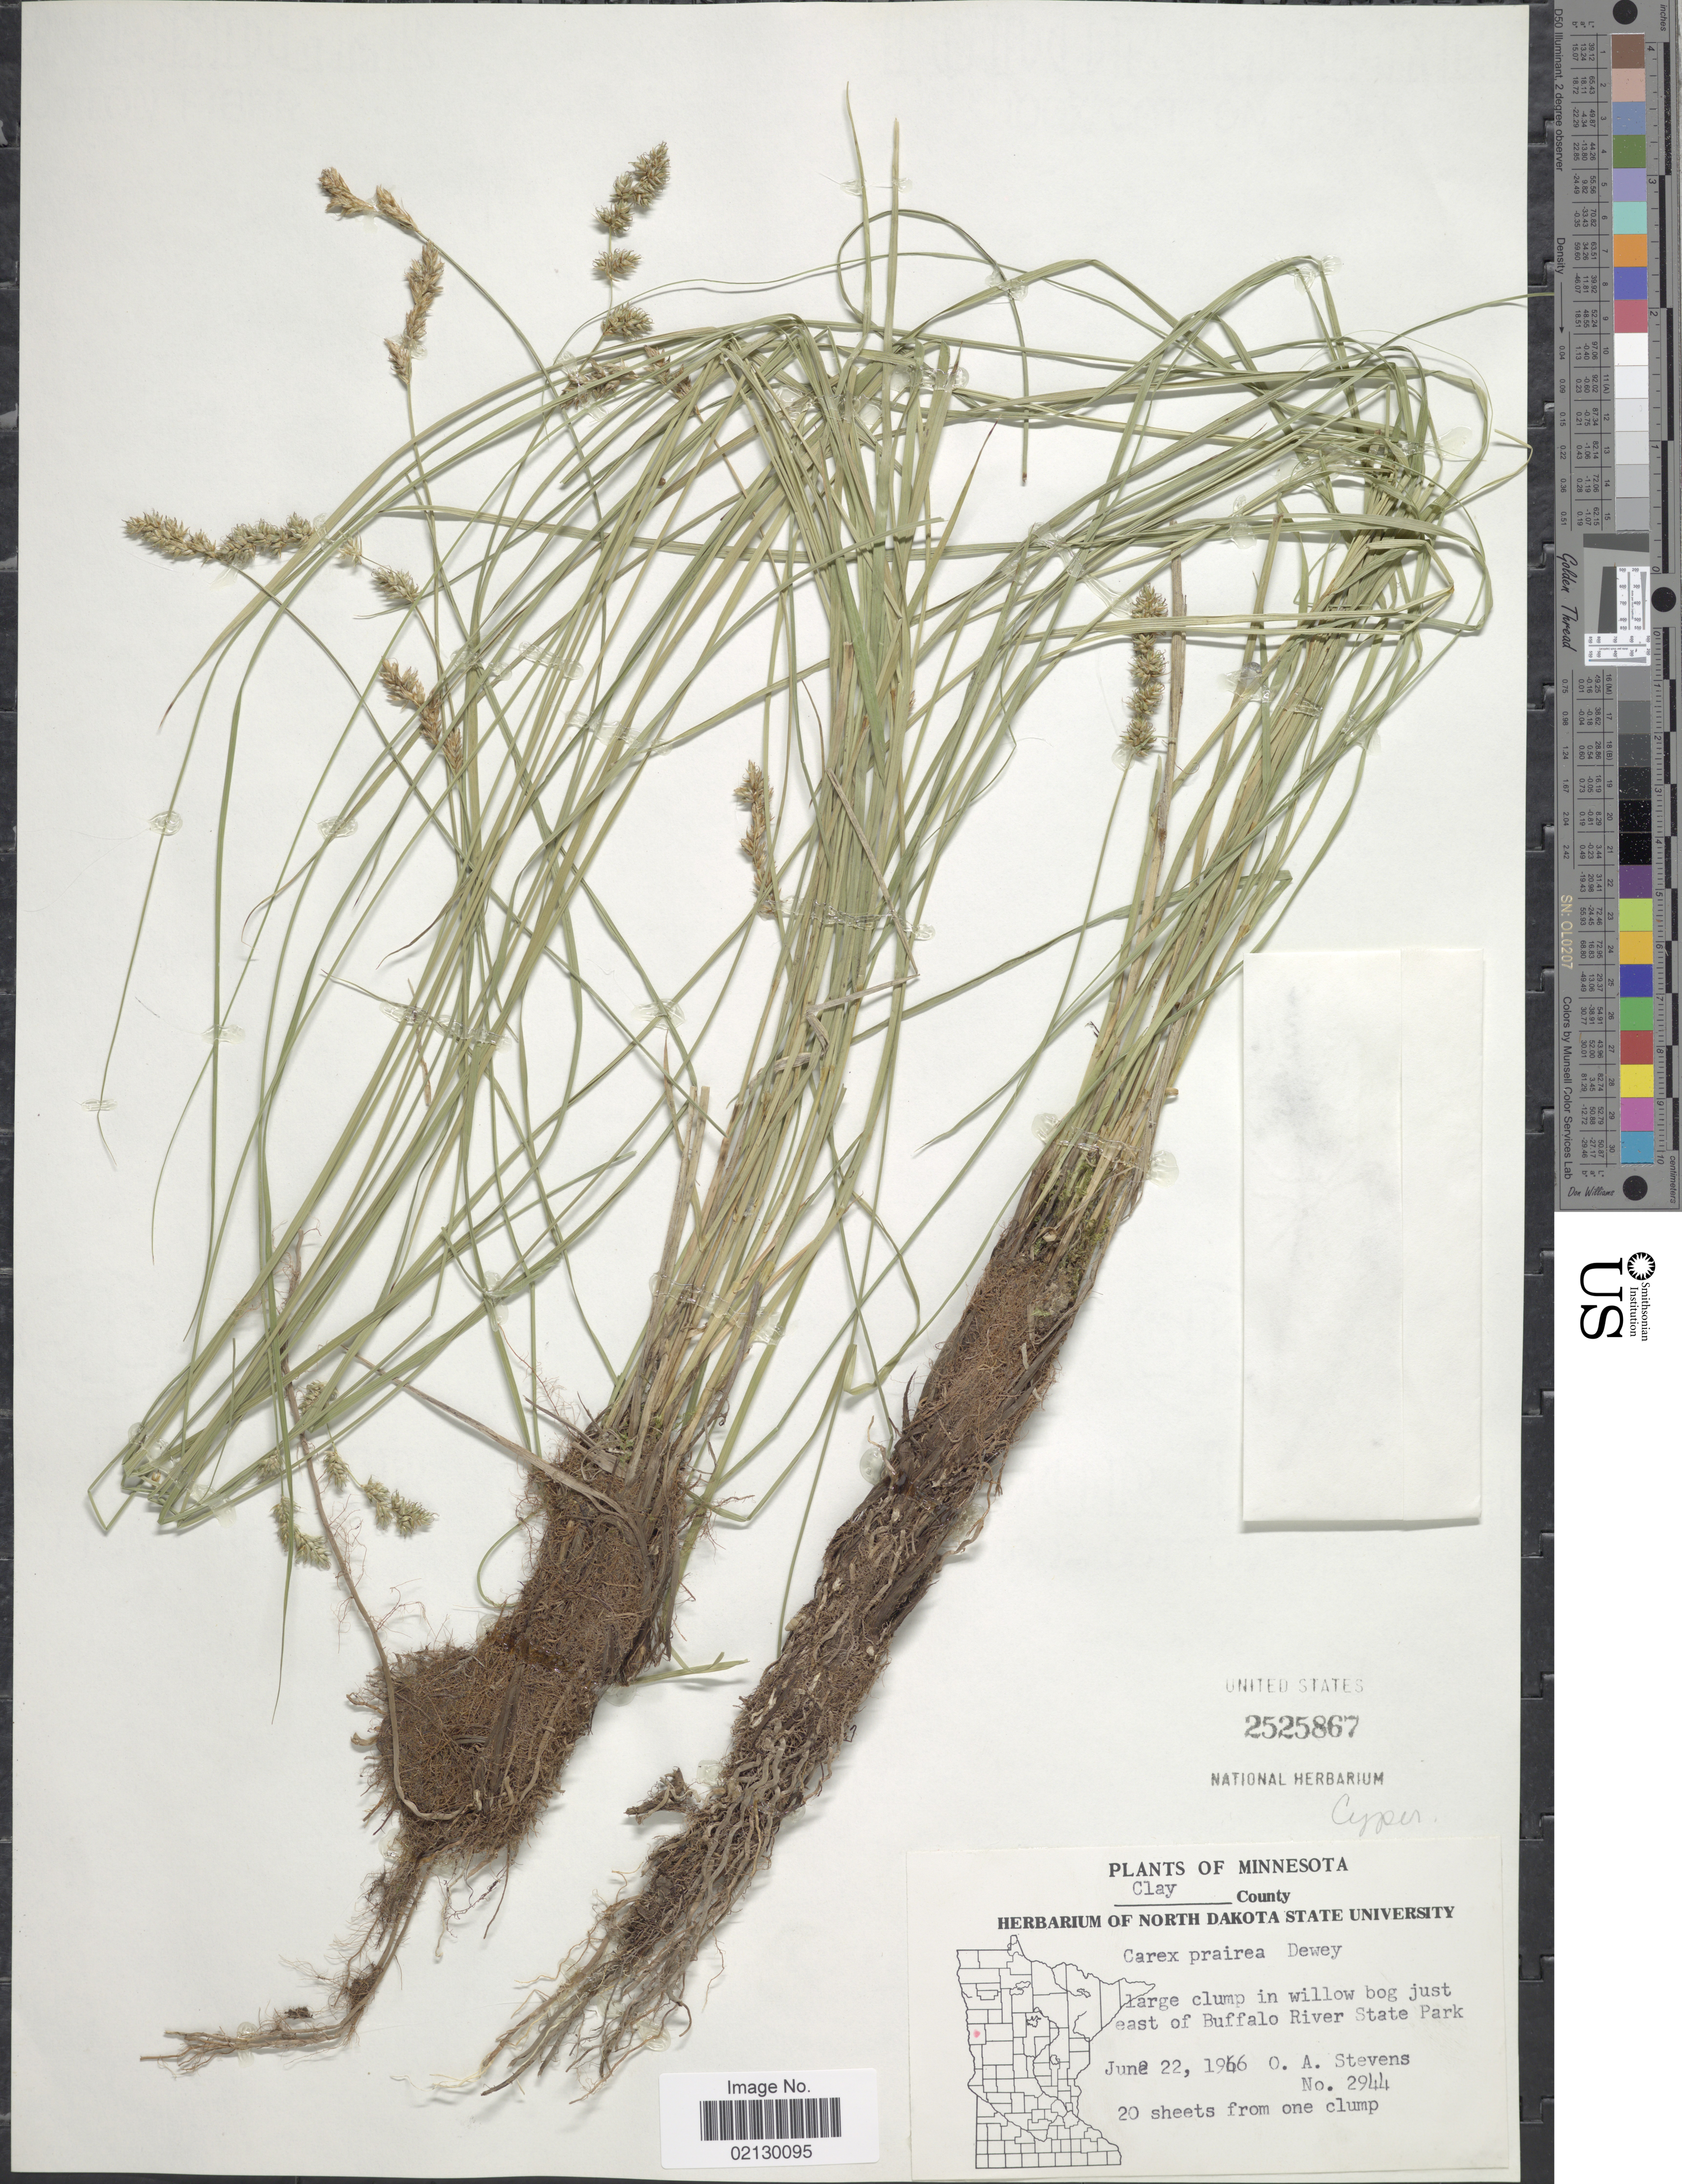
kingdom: Plantae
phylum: Tracheophyta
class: Liliopsida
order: Poales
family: Cyperaceae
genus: Carex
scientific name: Carex prairea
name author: Dewey ex Alph. Wood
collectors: O. A. Stevens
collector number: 2944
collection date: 1966-06-22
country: United States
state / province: Minnesota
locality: Clay County, in willow bog just east of Buffalo River State Park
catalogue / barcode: US 2525867